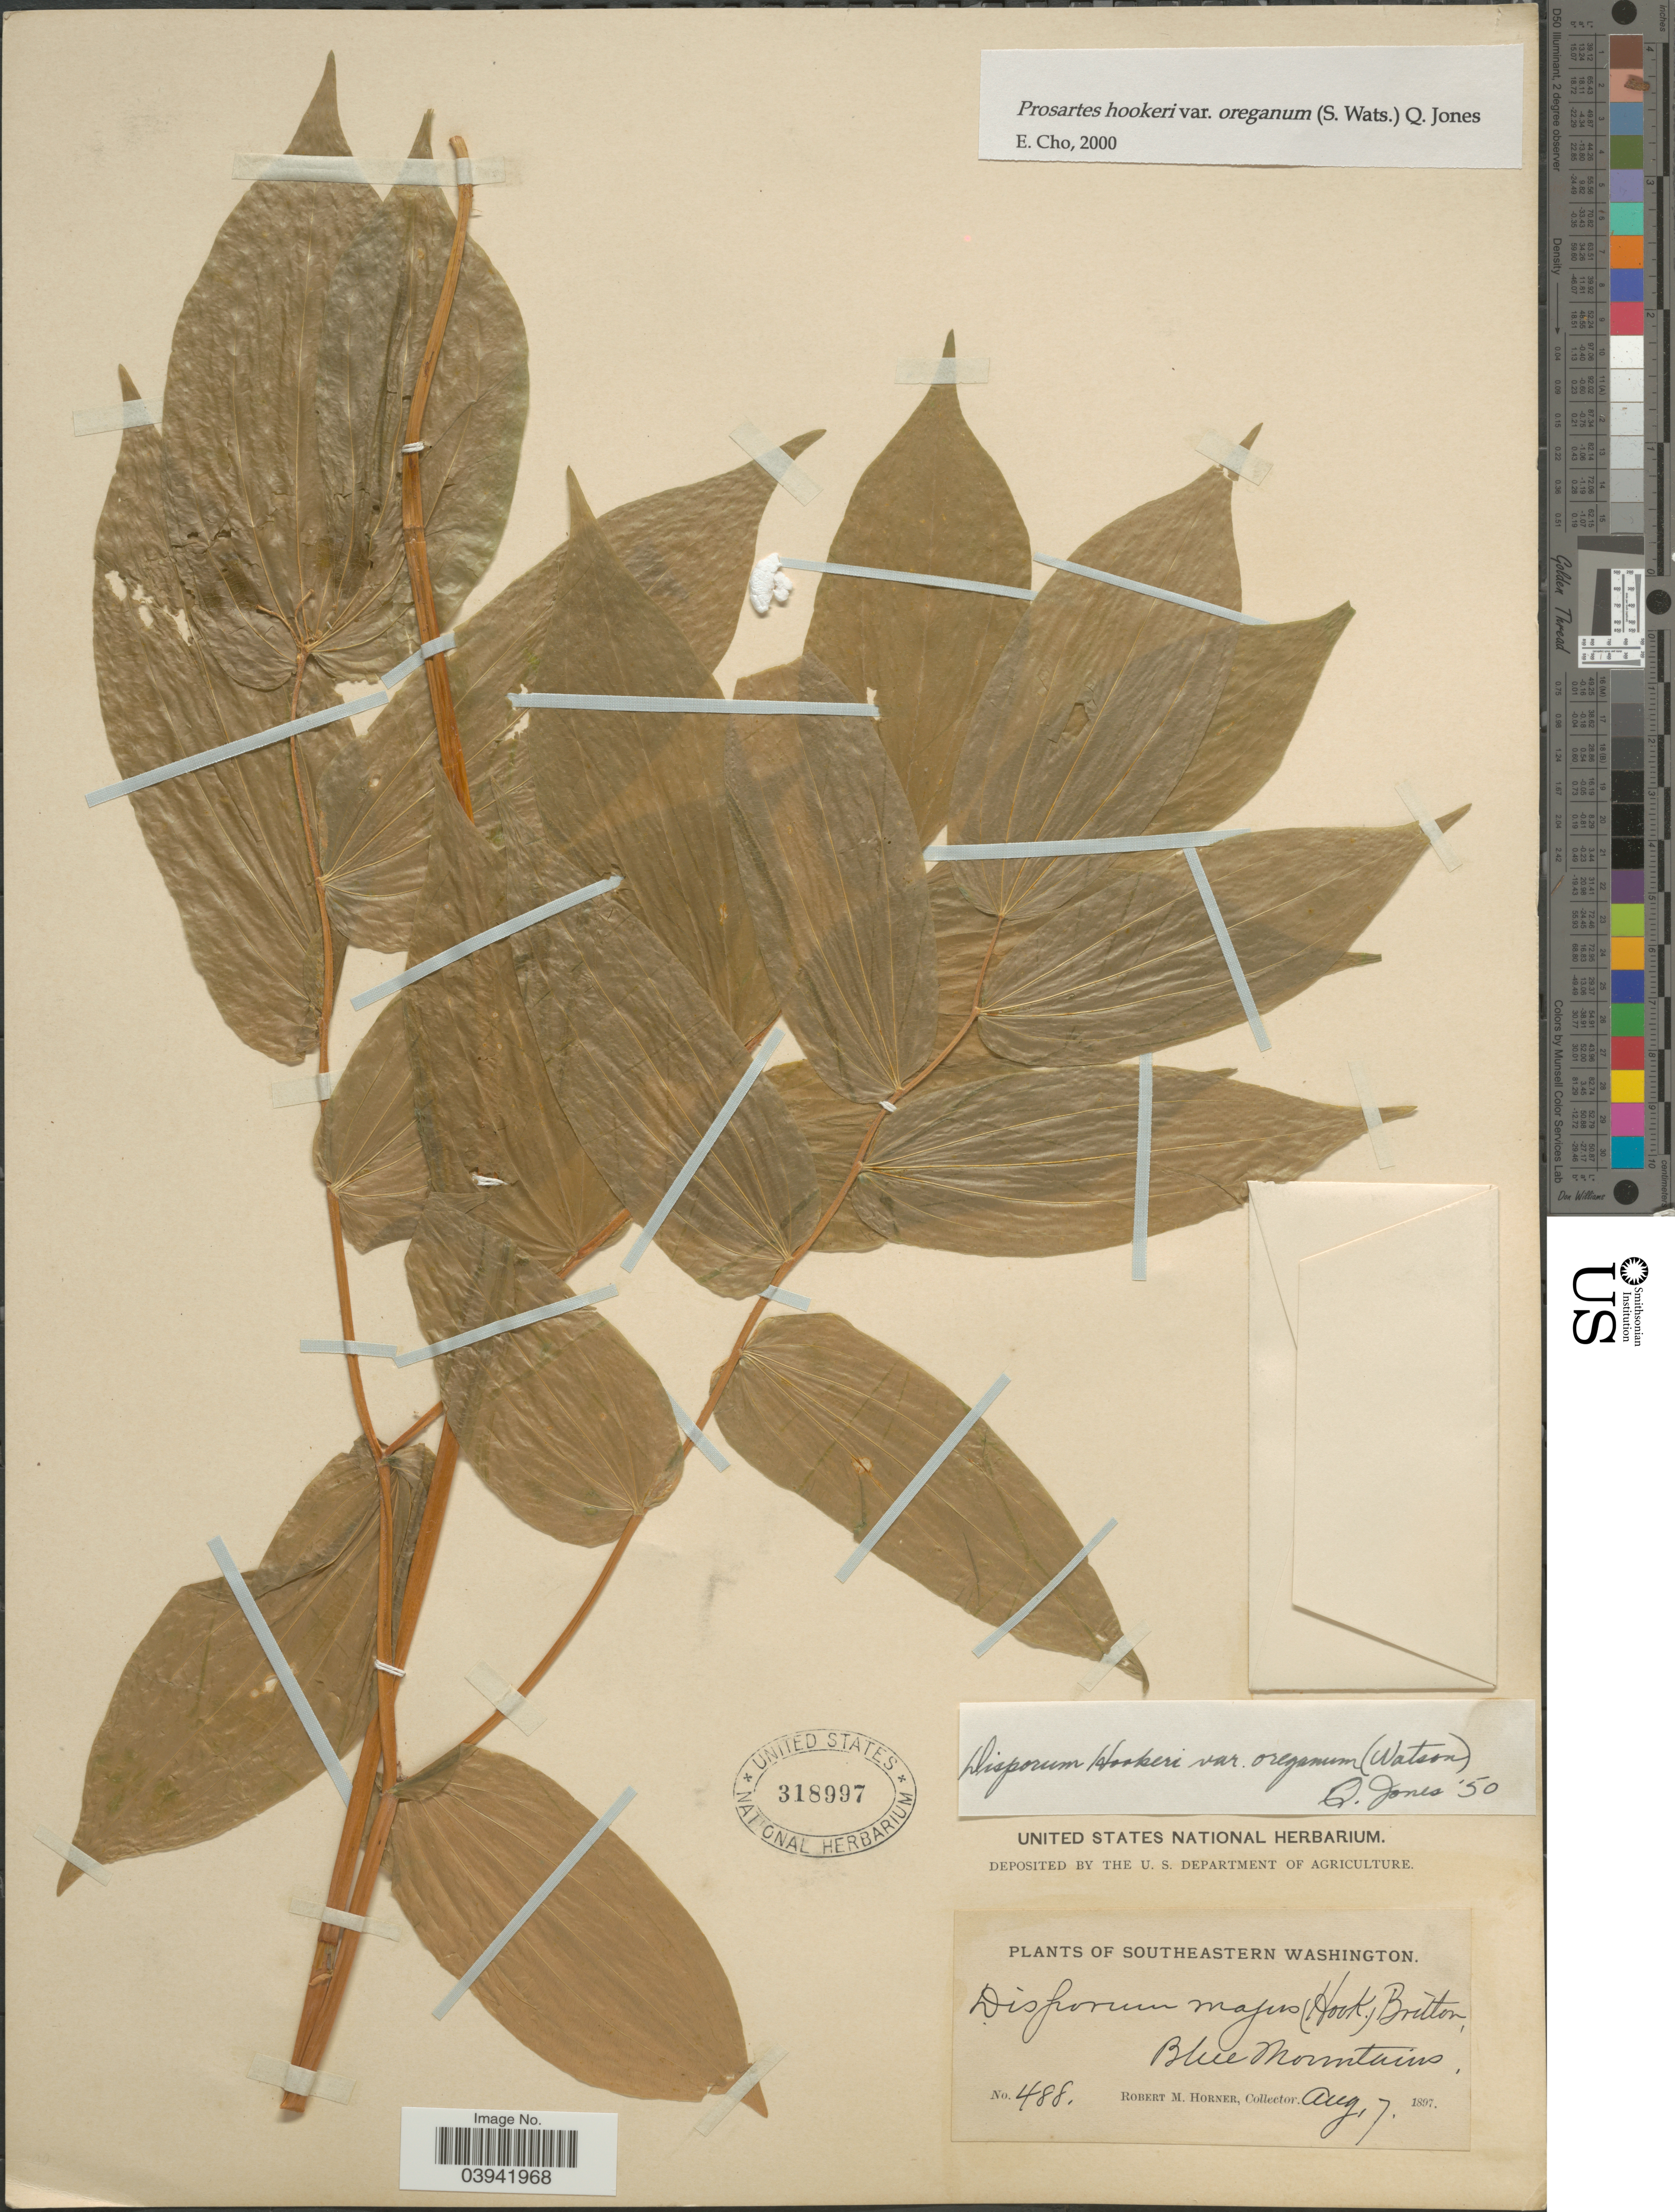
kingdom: Plantae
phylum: Tracheophyta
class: Liliopsida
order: Liliales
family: Liliaceae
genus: Prosartes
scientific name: Prosartes hookeri var. oregana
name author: (S. Watson) Kartesz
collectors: R. Horner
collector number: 488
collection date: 1897-08-07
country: United States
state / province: Washington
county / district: Clallam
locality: Southeastern Washington. Blue Mountains.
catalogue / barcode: US 318997